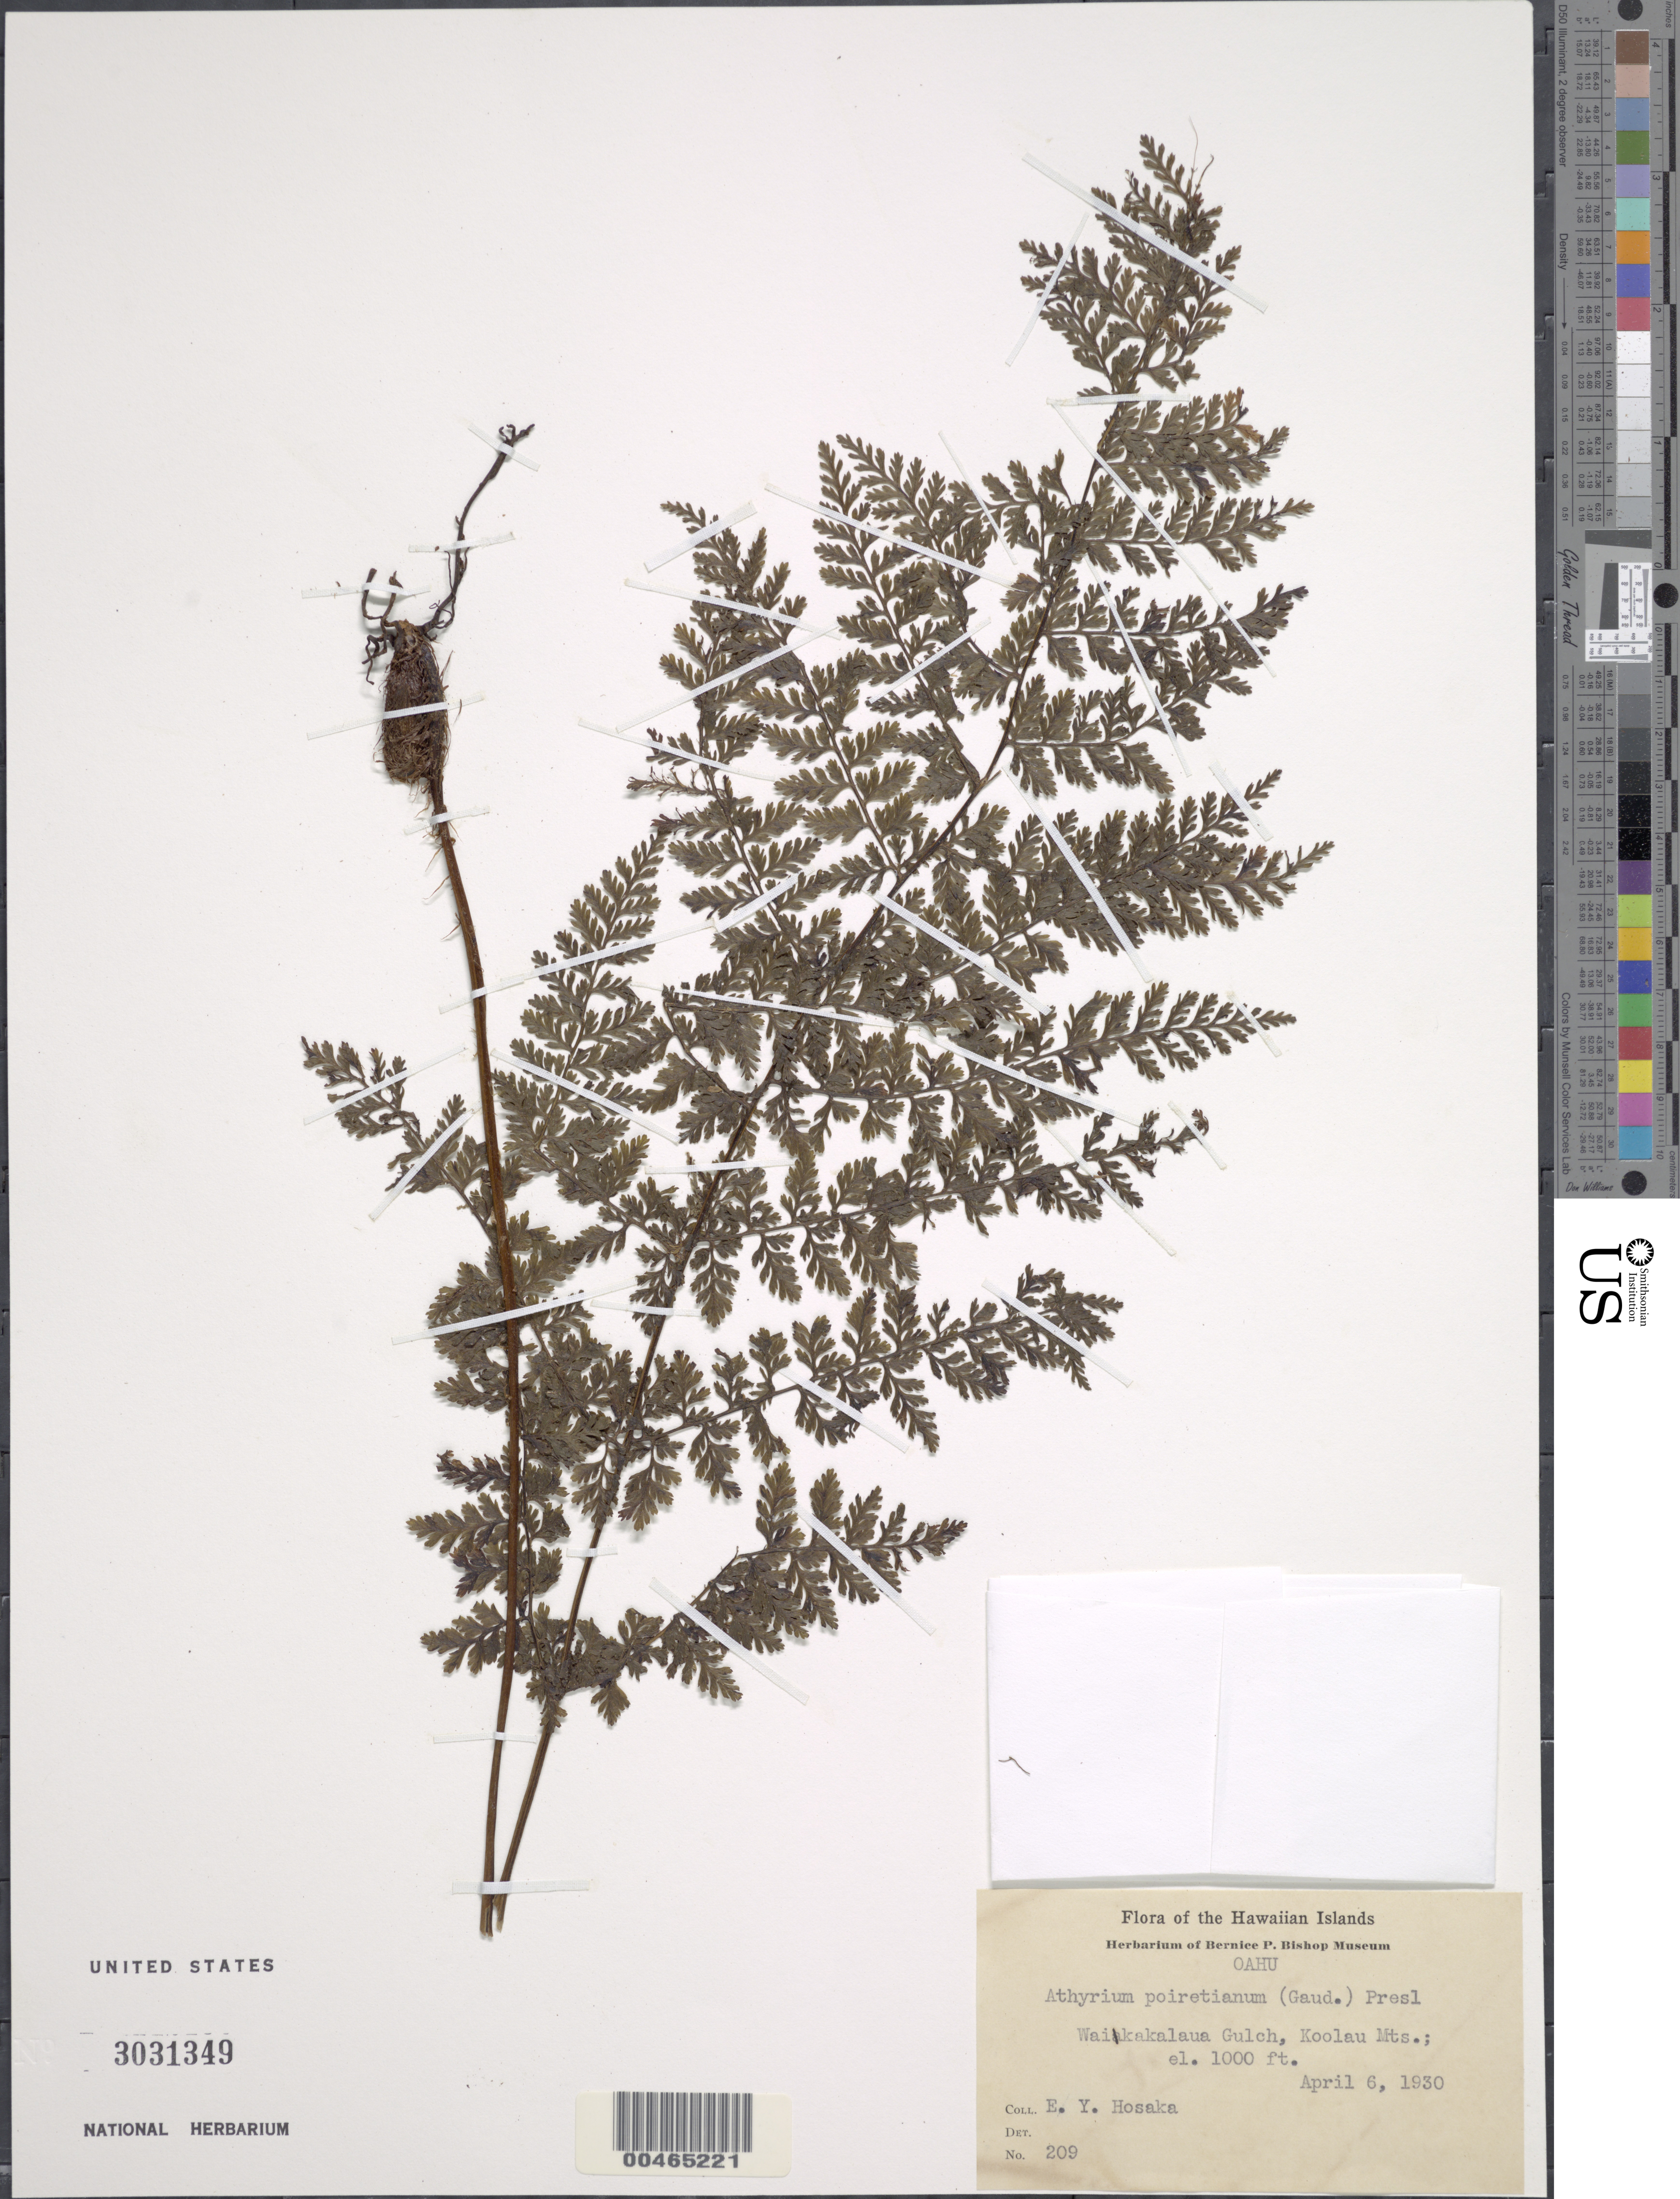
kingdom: Plantae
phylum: Tracheophyta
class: Polypodiopsida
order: Polypodiales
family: Athyriaceae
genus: Athyrium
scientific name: Athyrium microphyllum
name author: (Sm.) Alston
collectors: E. Y. Hosaka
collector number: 209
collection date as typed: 6 Apr 1930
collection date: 1930-04-06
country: United States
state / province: Hawaii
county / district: Honolulu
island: Oahu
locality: Waiakakalaua Gulch, Koolau Mountains, Oahu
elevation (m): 305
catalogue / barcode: US 3031349